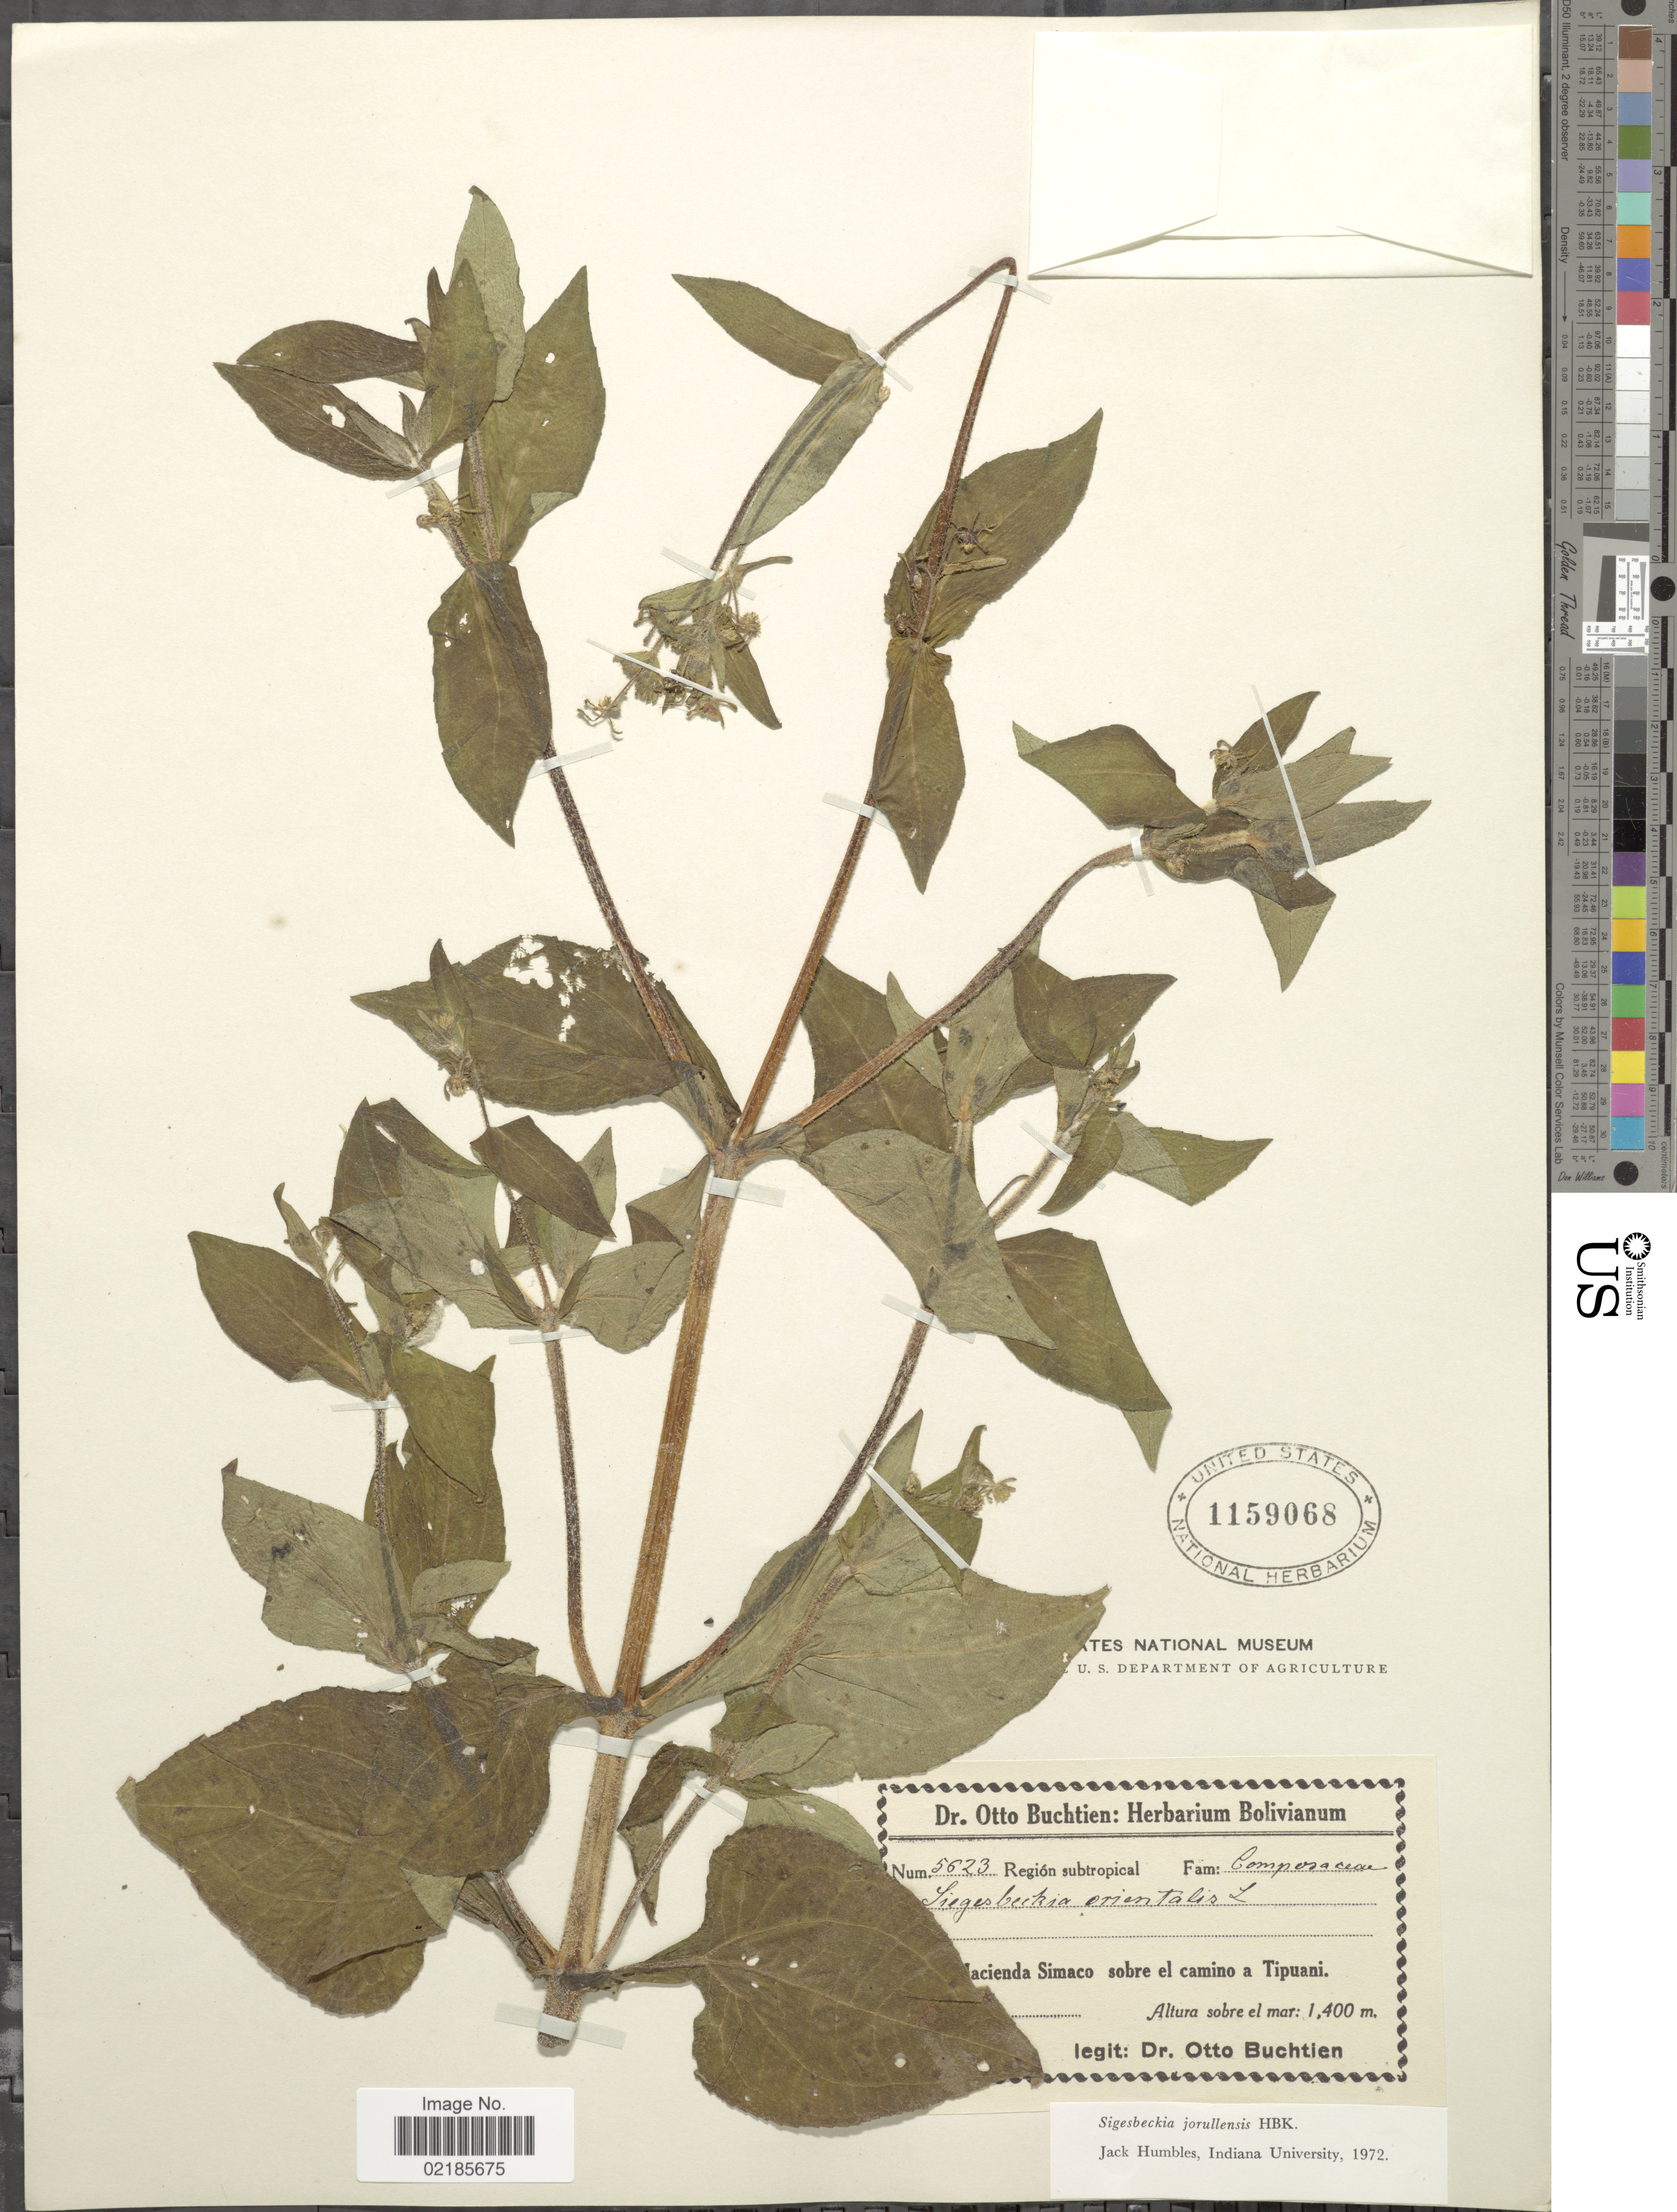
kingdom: Plantae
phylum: Tracheophyta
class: Magnoliopsida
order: Asterales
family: Asteraceae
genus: Sigesbeckia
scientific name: Sigesbeckia jorullensis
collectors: O. Buchtien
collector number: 5623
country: Bolivia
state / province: La Paz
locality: Regíon subtropical, Hacienda Simaco sobre el camino a Tipuani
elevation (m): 1400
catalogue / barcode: US 1159068